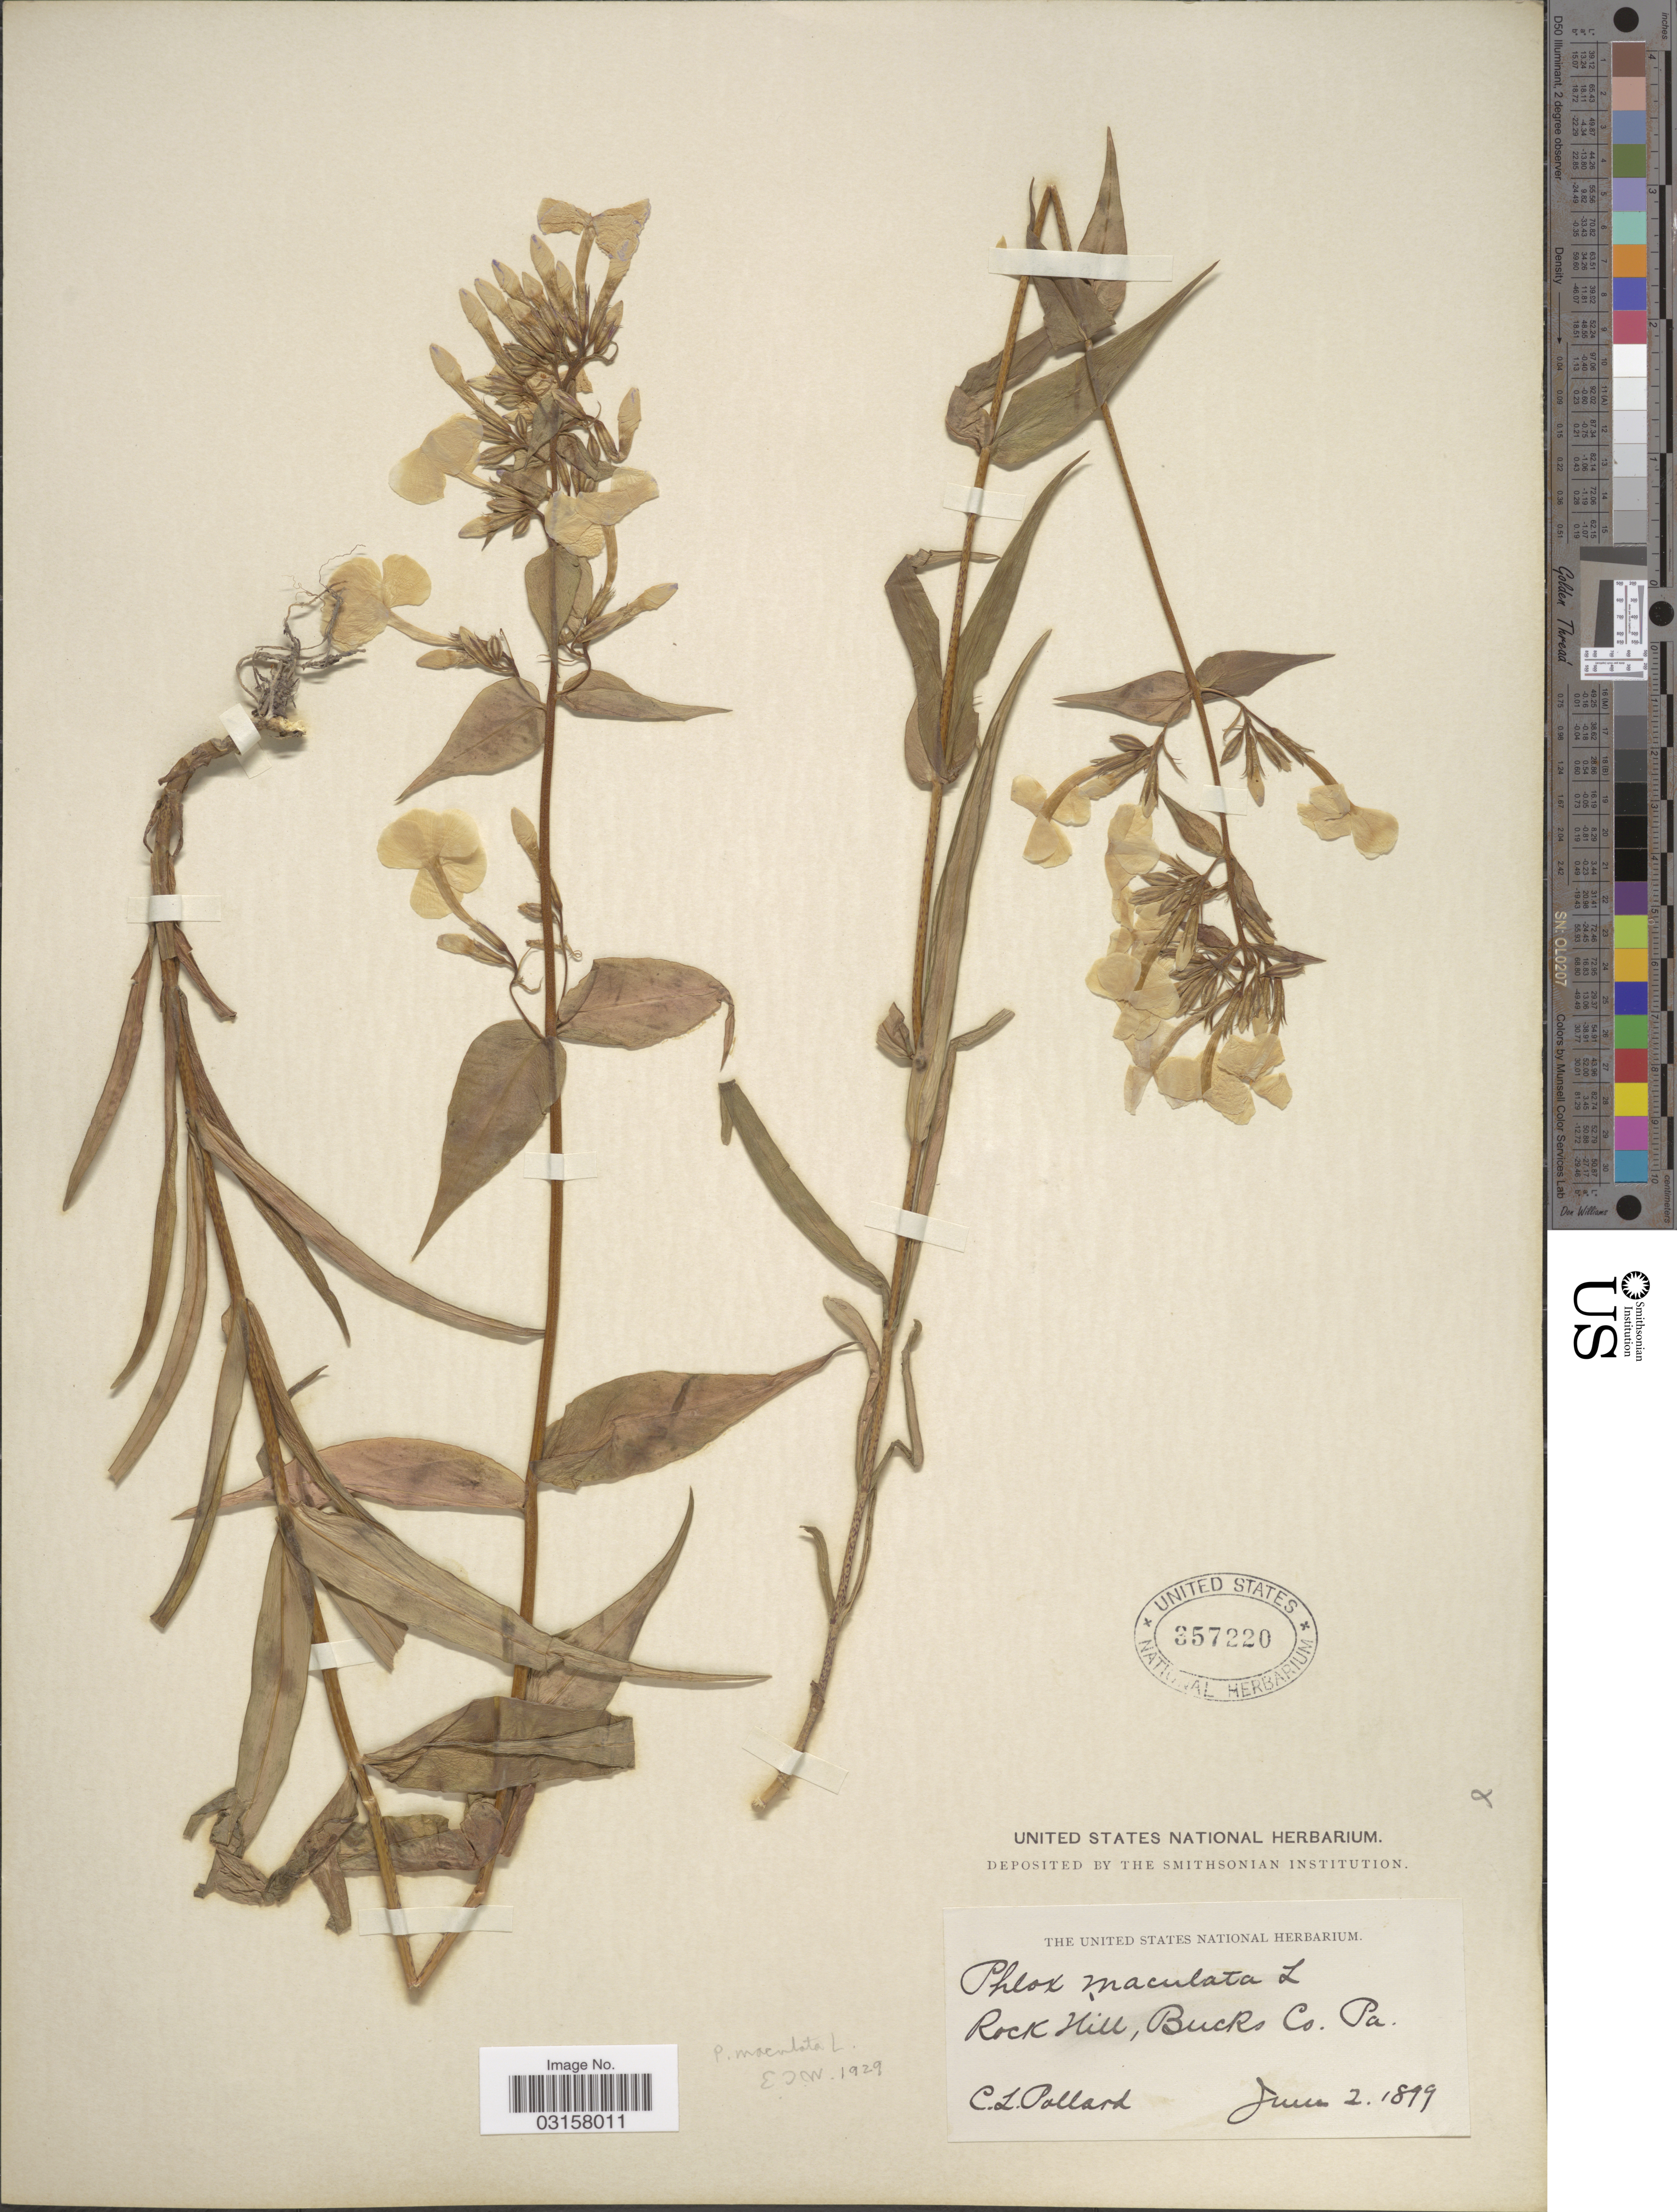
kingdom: Plantae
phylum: Tracheophyta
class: Magnoliopsida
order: Ericales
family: Polemoniaceae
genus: Phlox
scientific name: Phlox maculata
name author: L.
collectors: C. L. Pollard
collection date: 1899-06-02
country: United States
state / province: Pennsylvania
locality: Rock Hill, Bucks Co.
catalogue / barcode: US 357220